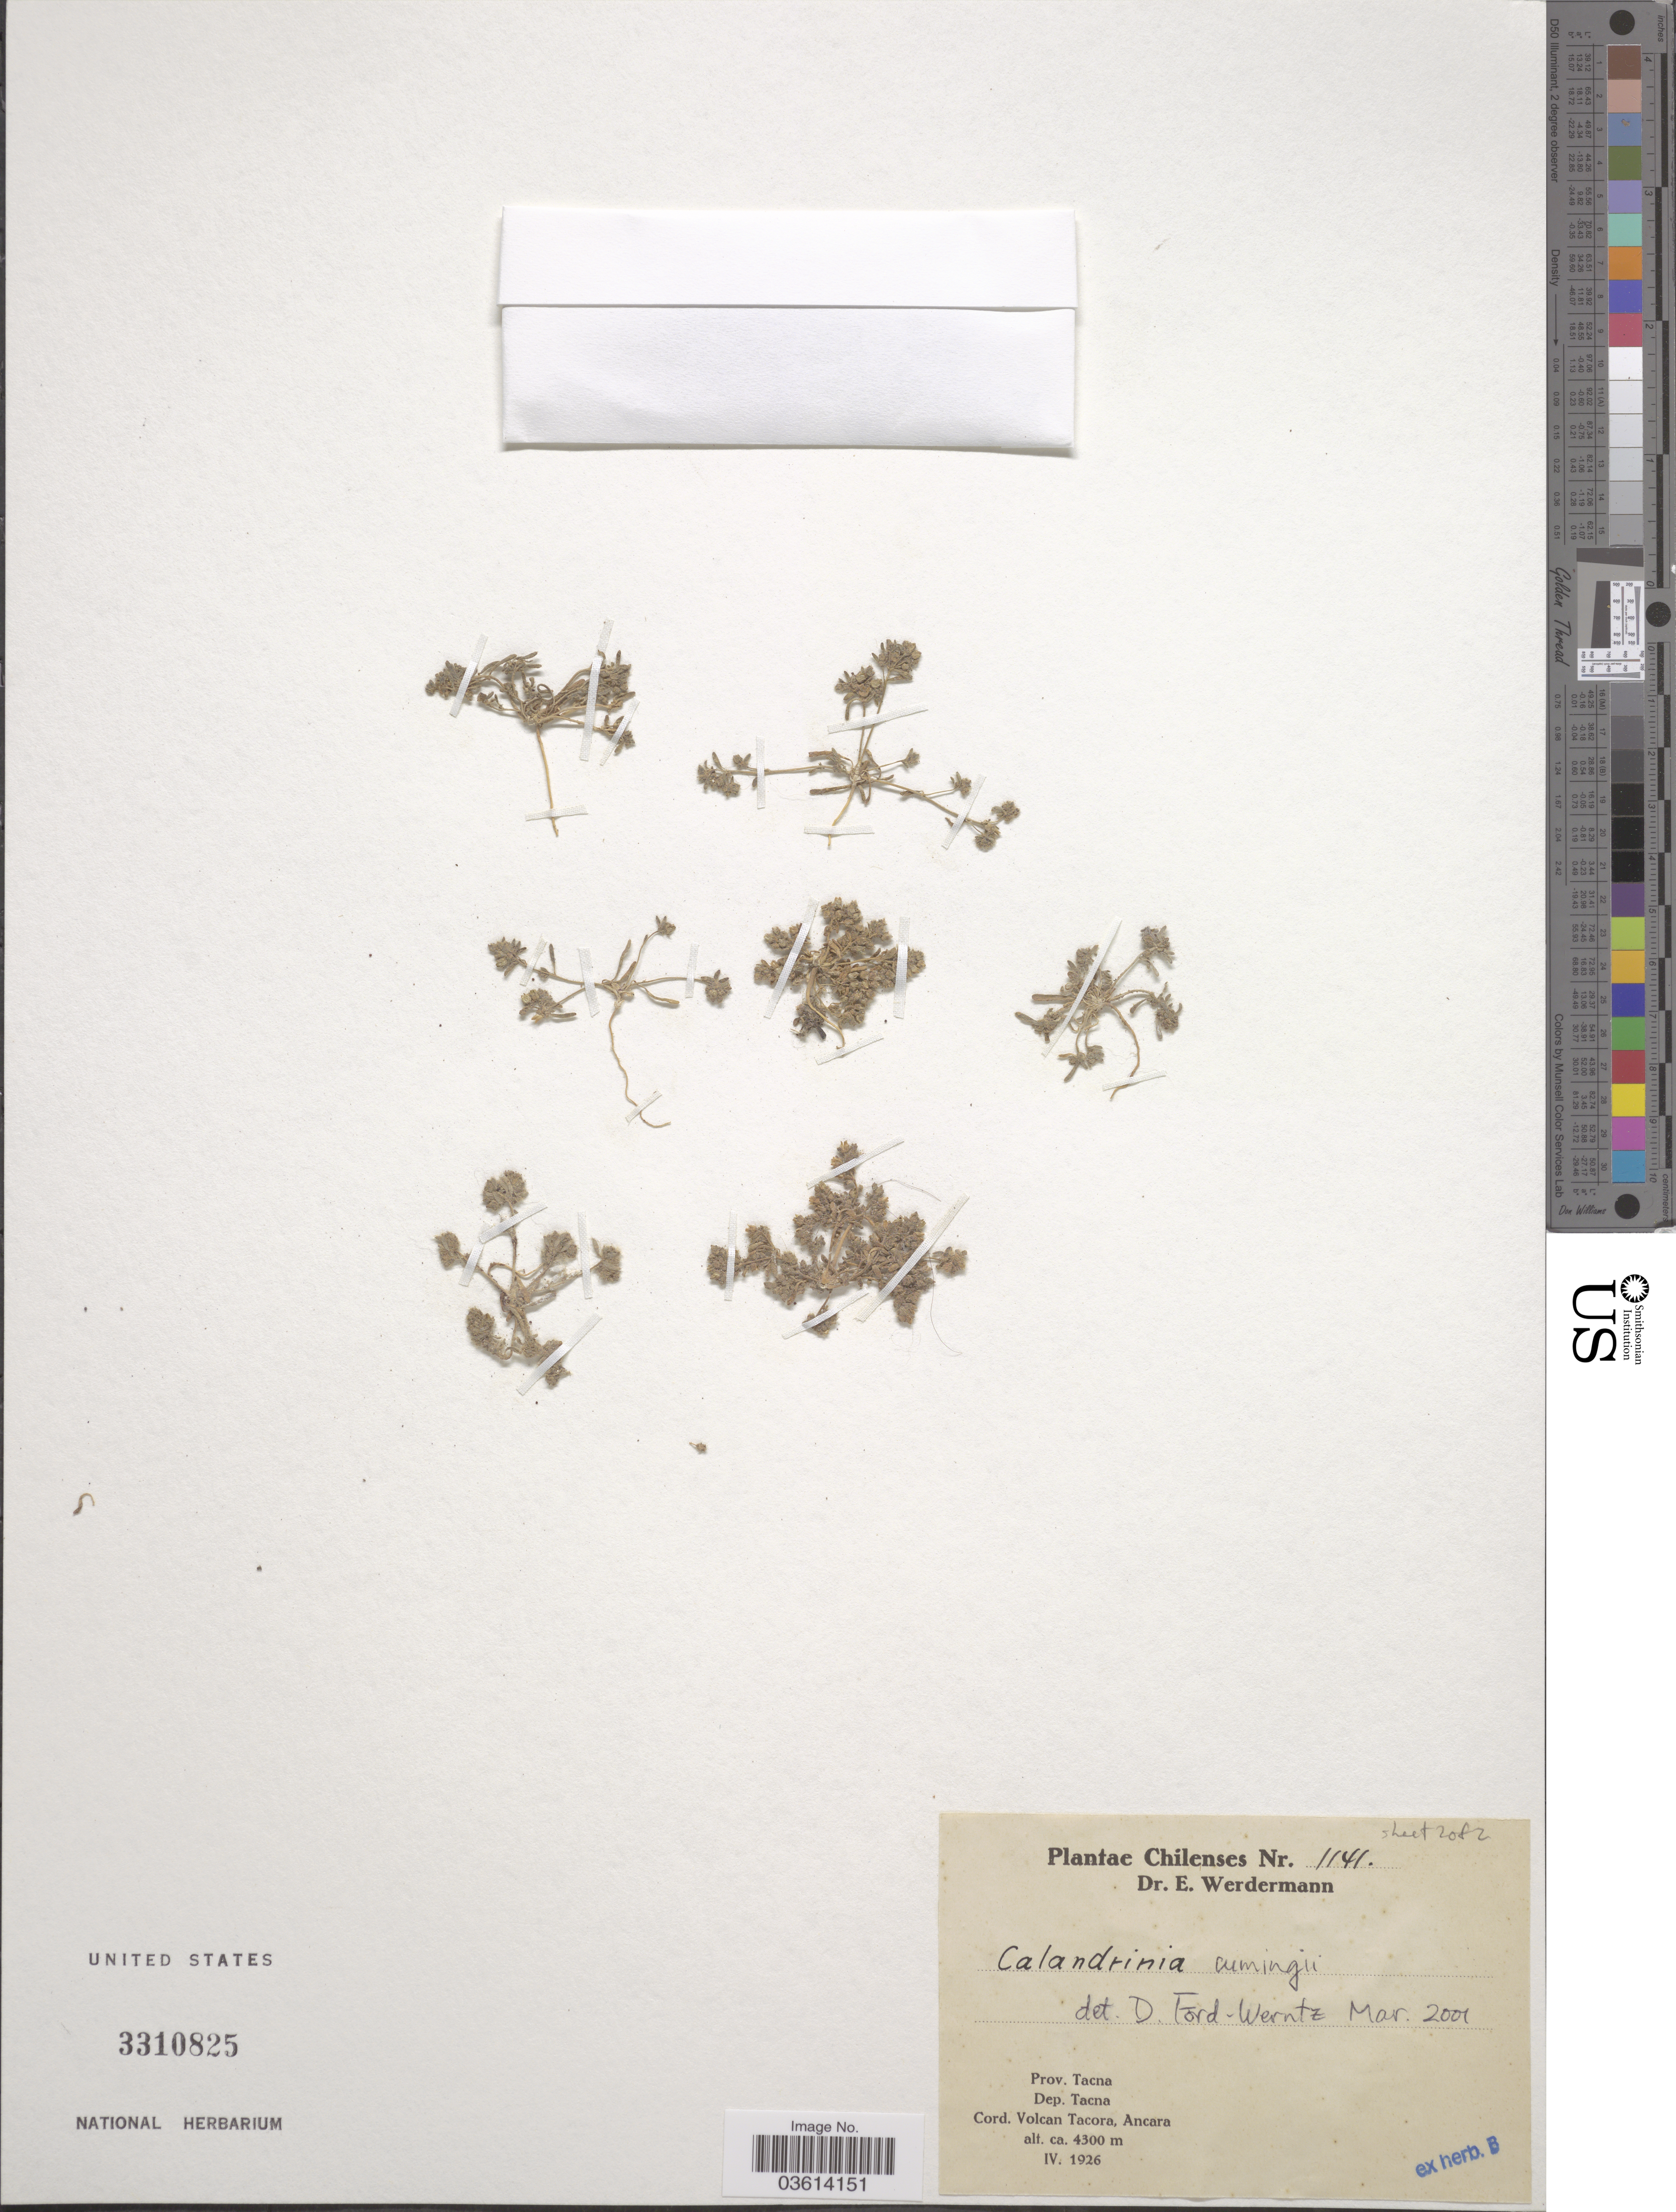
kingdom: Plantae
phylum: Tracheophyta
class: Magnoliopsida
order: Caryophyllales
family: Montiaceae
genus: Montiopsis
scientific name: Montiopsis cumingii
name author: (Hook. & Arn.) D.I. Ford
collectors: E. Werdermann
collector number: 1141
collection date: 1926-04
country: Chile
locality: Prov. Tacna. Dep. Tacna. Cord. Volcan Tacora, Ancara.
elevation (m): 4300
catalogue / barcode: US 3310825